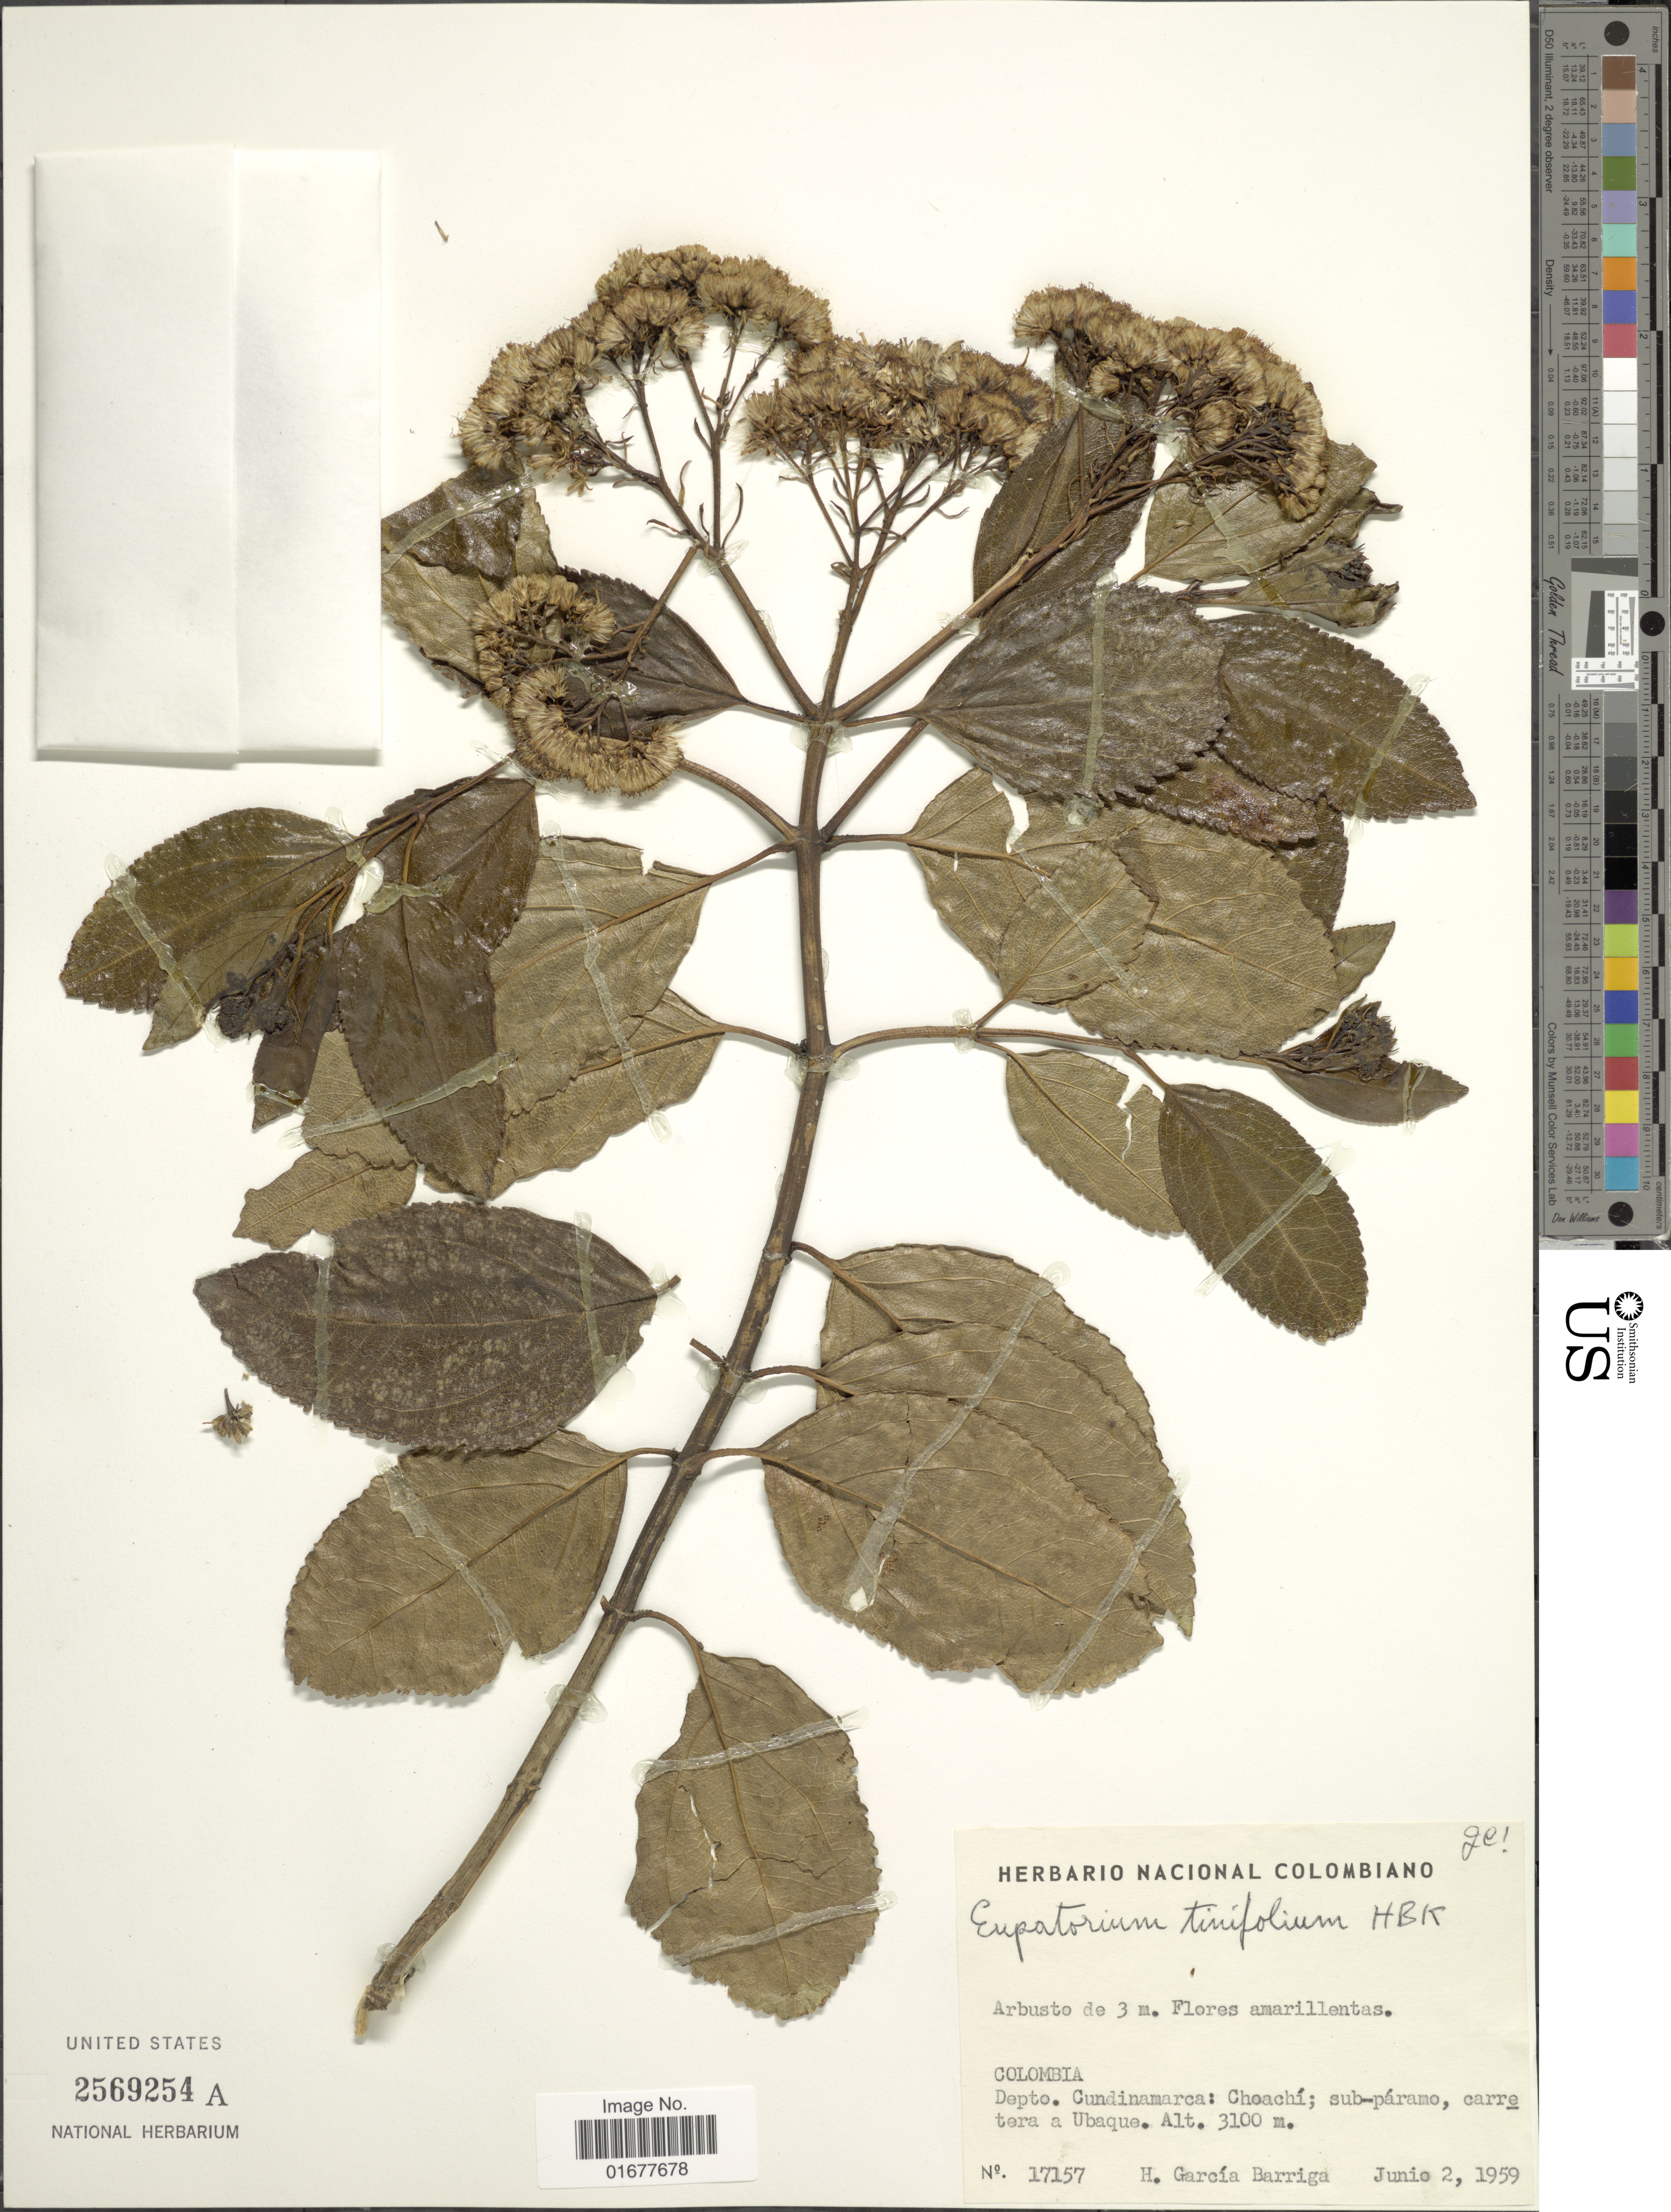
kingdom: Plantae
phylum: Tracheophyta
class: Magnoliopsida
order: Asterales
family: Asteraceae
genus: Ageratina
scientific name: Ageratina tinifolia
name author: (Kunth) R.M. King & H. Rob.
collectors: H. García Barriga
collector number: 17157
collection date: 1959-06-02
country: Colombia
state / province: Cundinamarca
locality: Choachi; sub-paramo, carretera a Ubaque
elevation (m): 3100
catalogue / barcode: US 2569254A